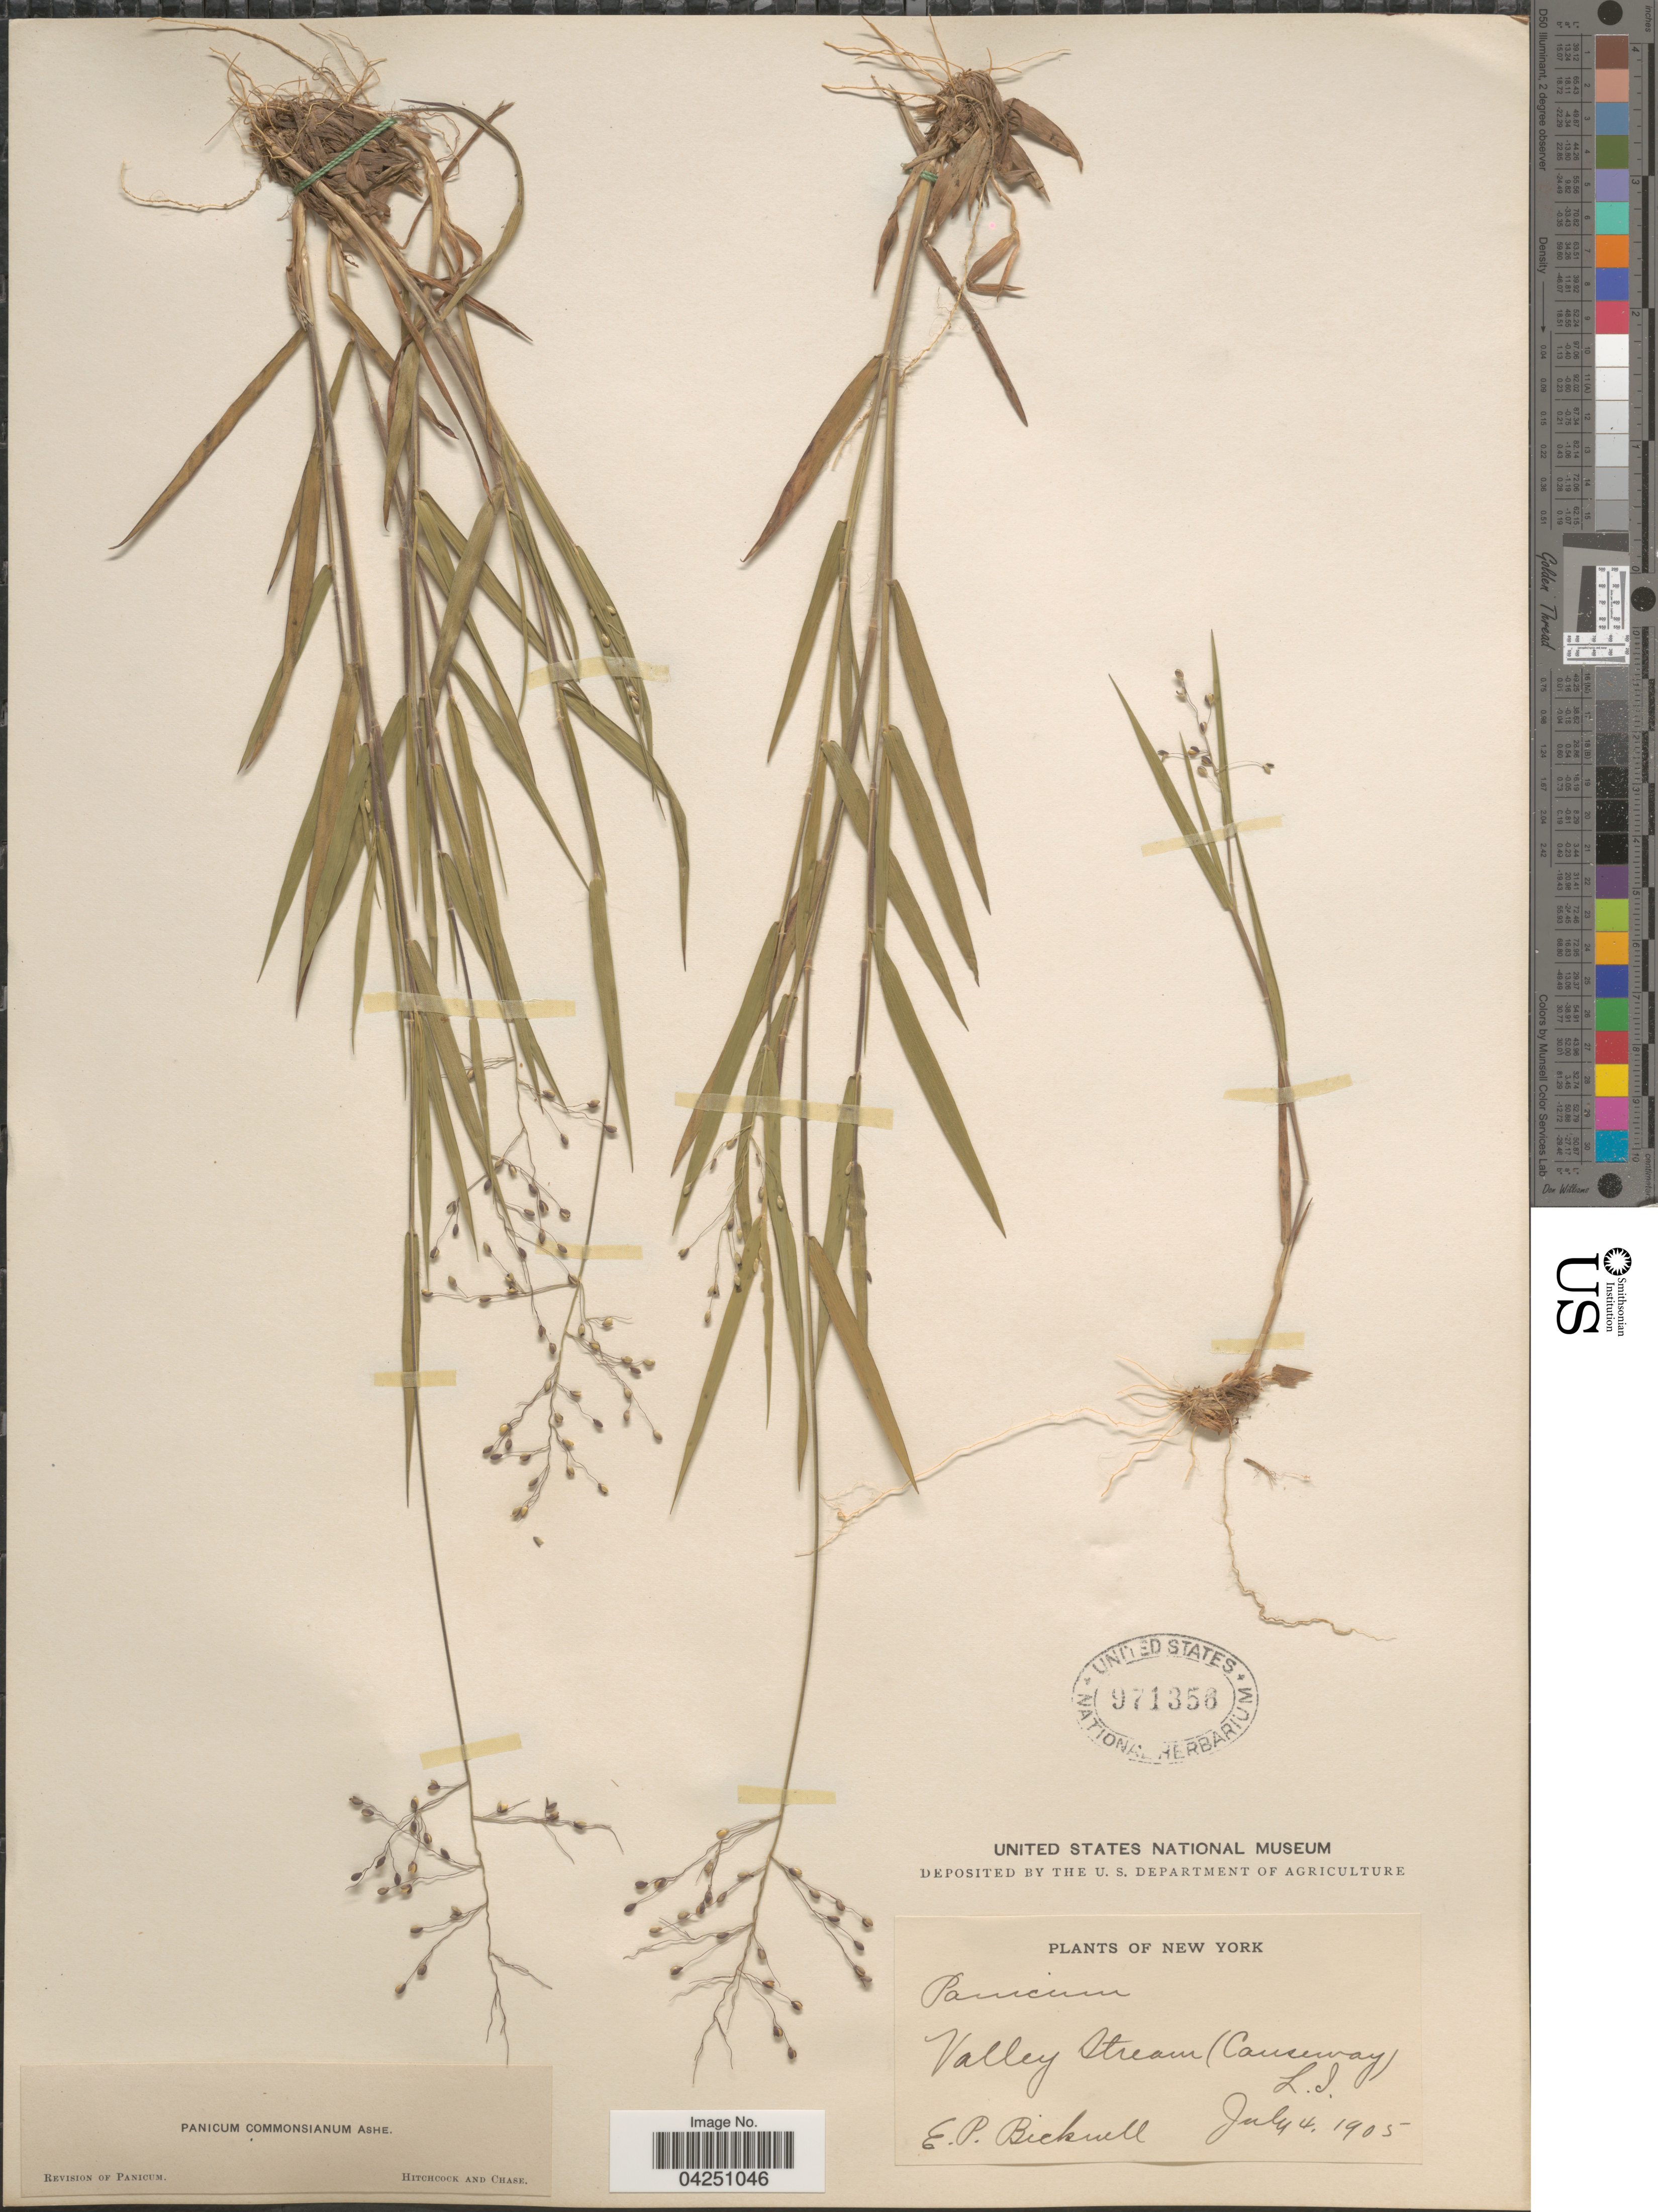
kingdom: Plantae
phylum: Tracheophyta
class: Liliopsida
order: Poales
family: Poaceae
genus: Dichanthelium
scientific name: Dichanthelium acuminatum var. acuminatum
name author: (Sw.) Gould & C.A. Clark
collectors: E. P. Bicknell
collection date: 1905-07-04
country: United States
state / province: New York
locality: Valley Stream (Causeway) L.I.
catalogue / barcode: US 971356